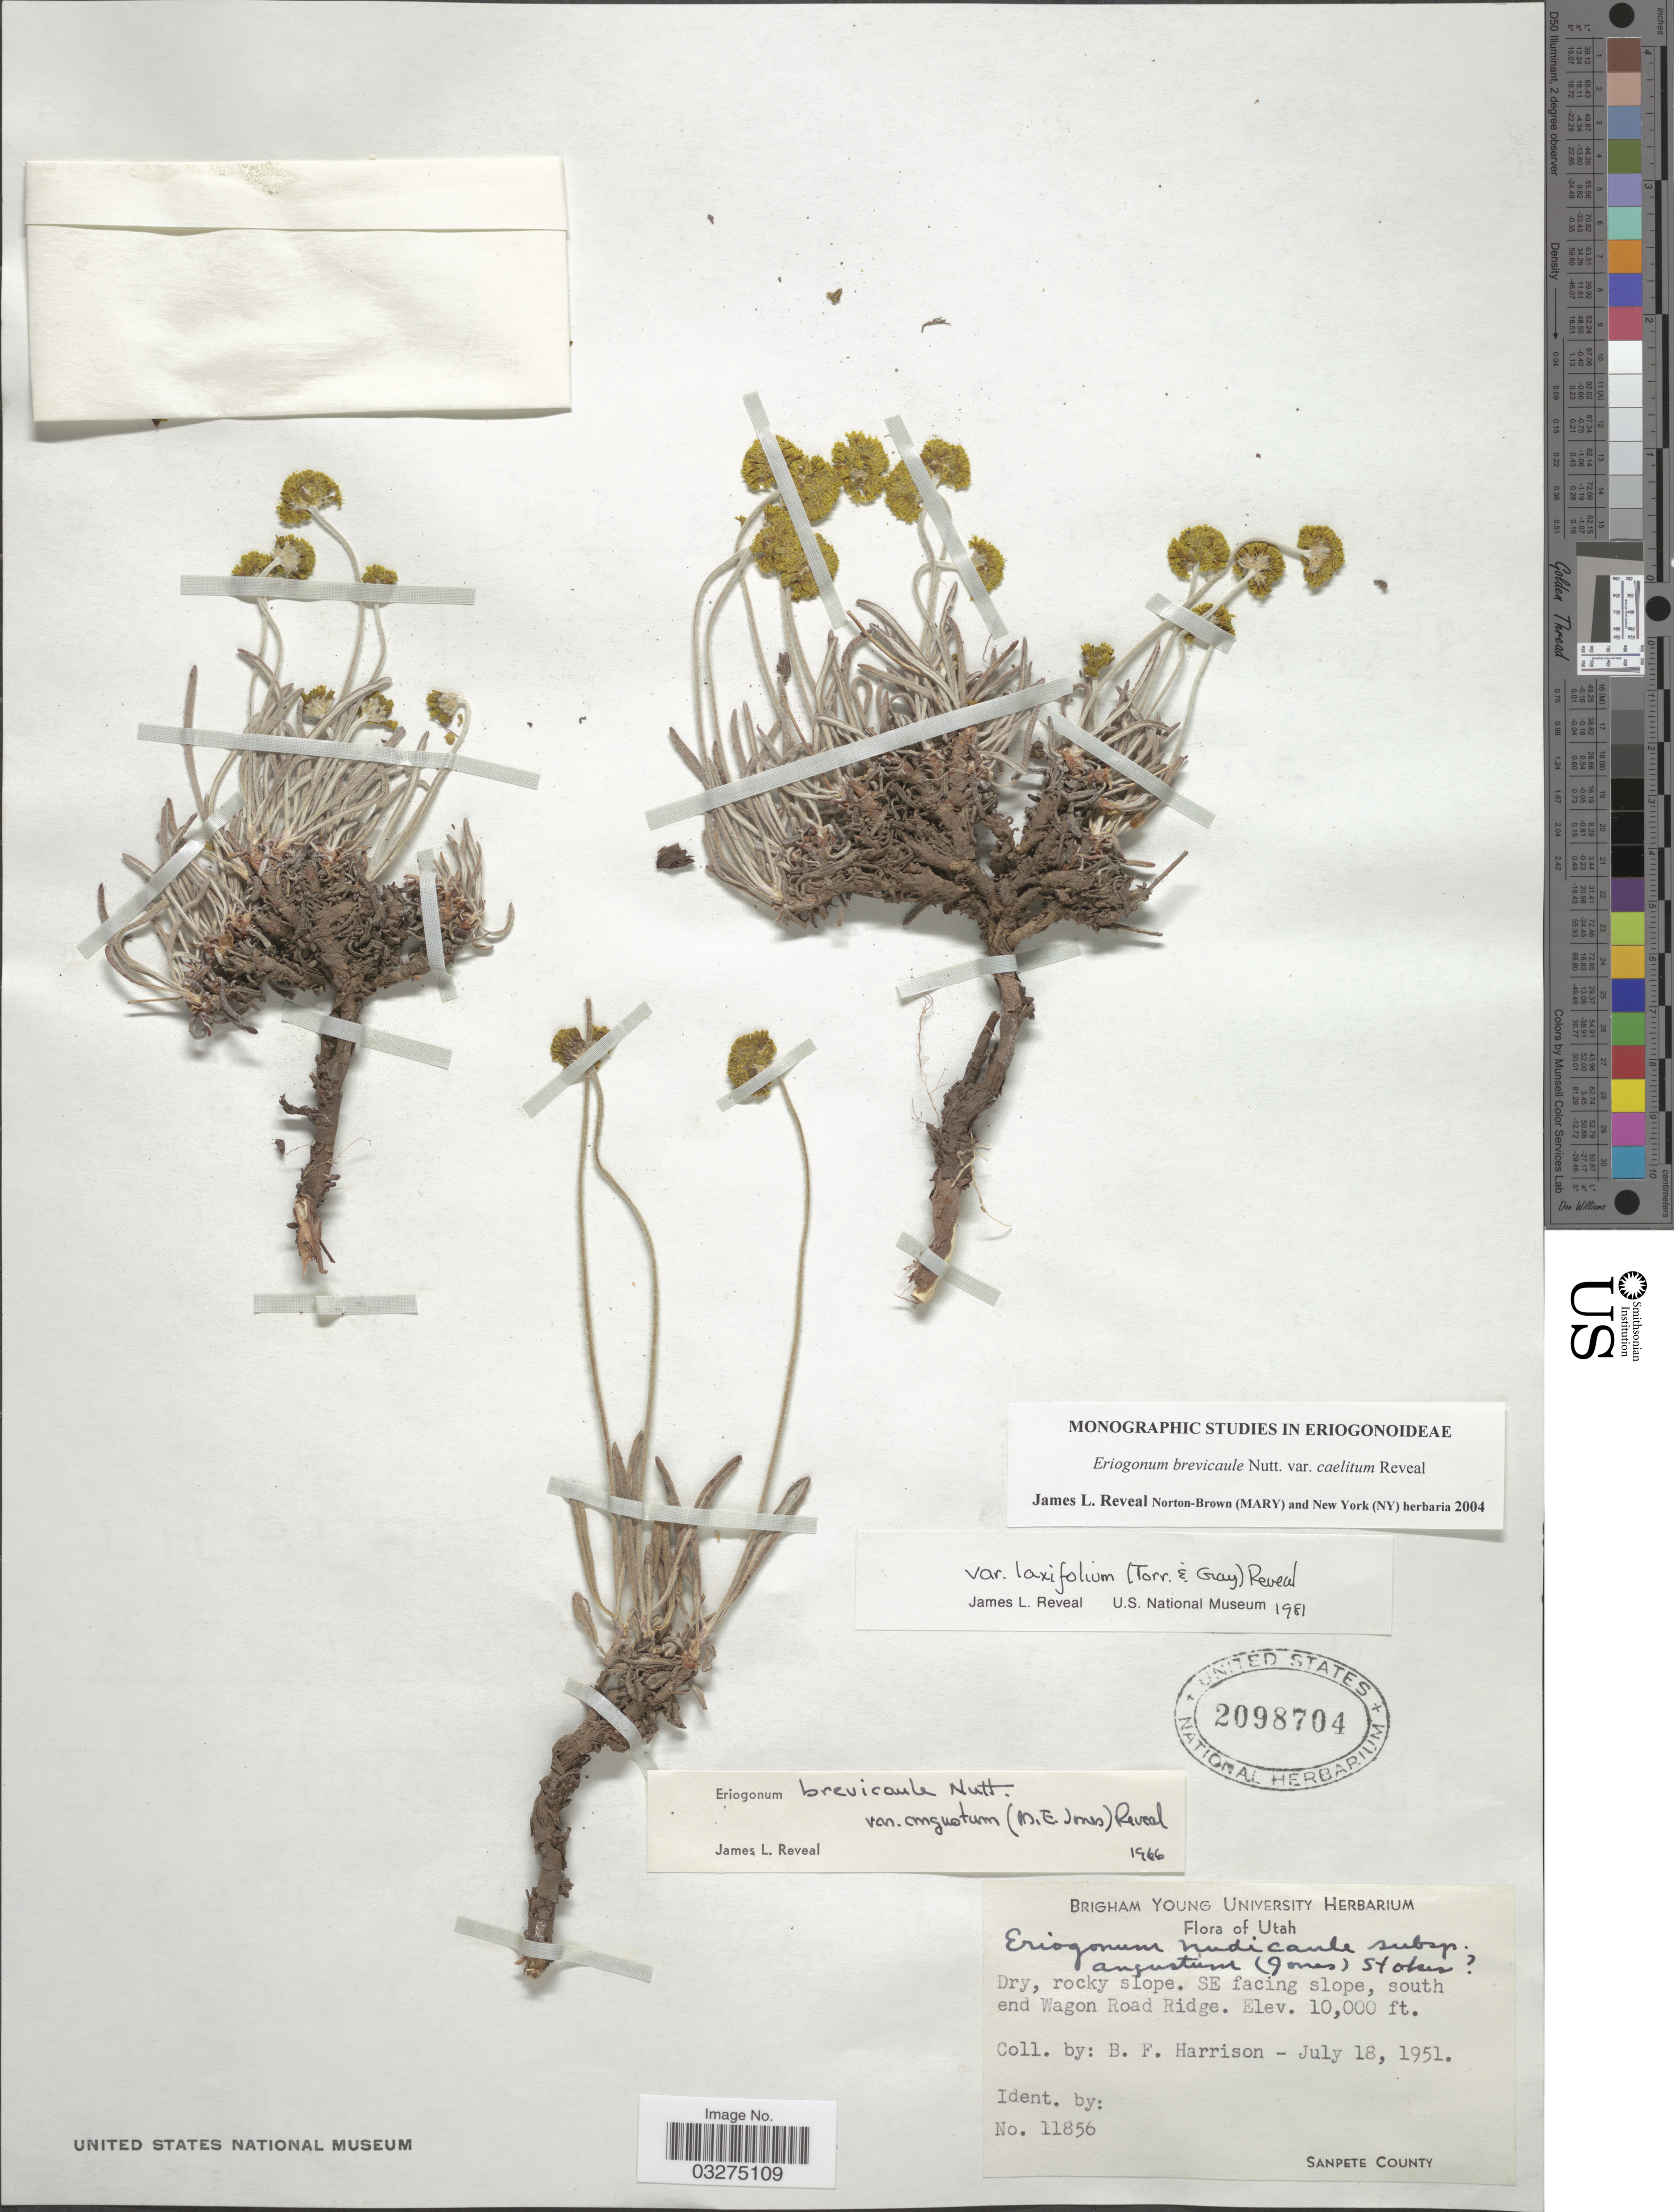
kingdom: Plantae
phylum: Tracheophyta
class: Magnoliopsida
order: Caryophyllales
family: Polygonaceae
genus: Eriogonum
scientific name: Eriogonum brevicaule var. caelitum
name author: Reveal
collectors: B. F. Harrison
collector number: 11856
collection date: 1951-07-18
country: United States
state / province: Utah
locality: Dry, rocky slope. SE facing slope, south end Wagon Road Ridge.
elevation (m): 3048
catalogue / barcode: US 2098704